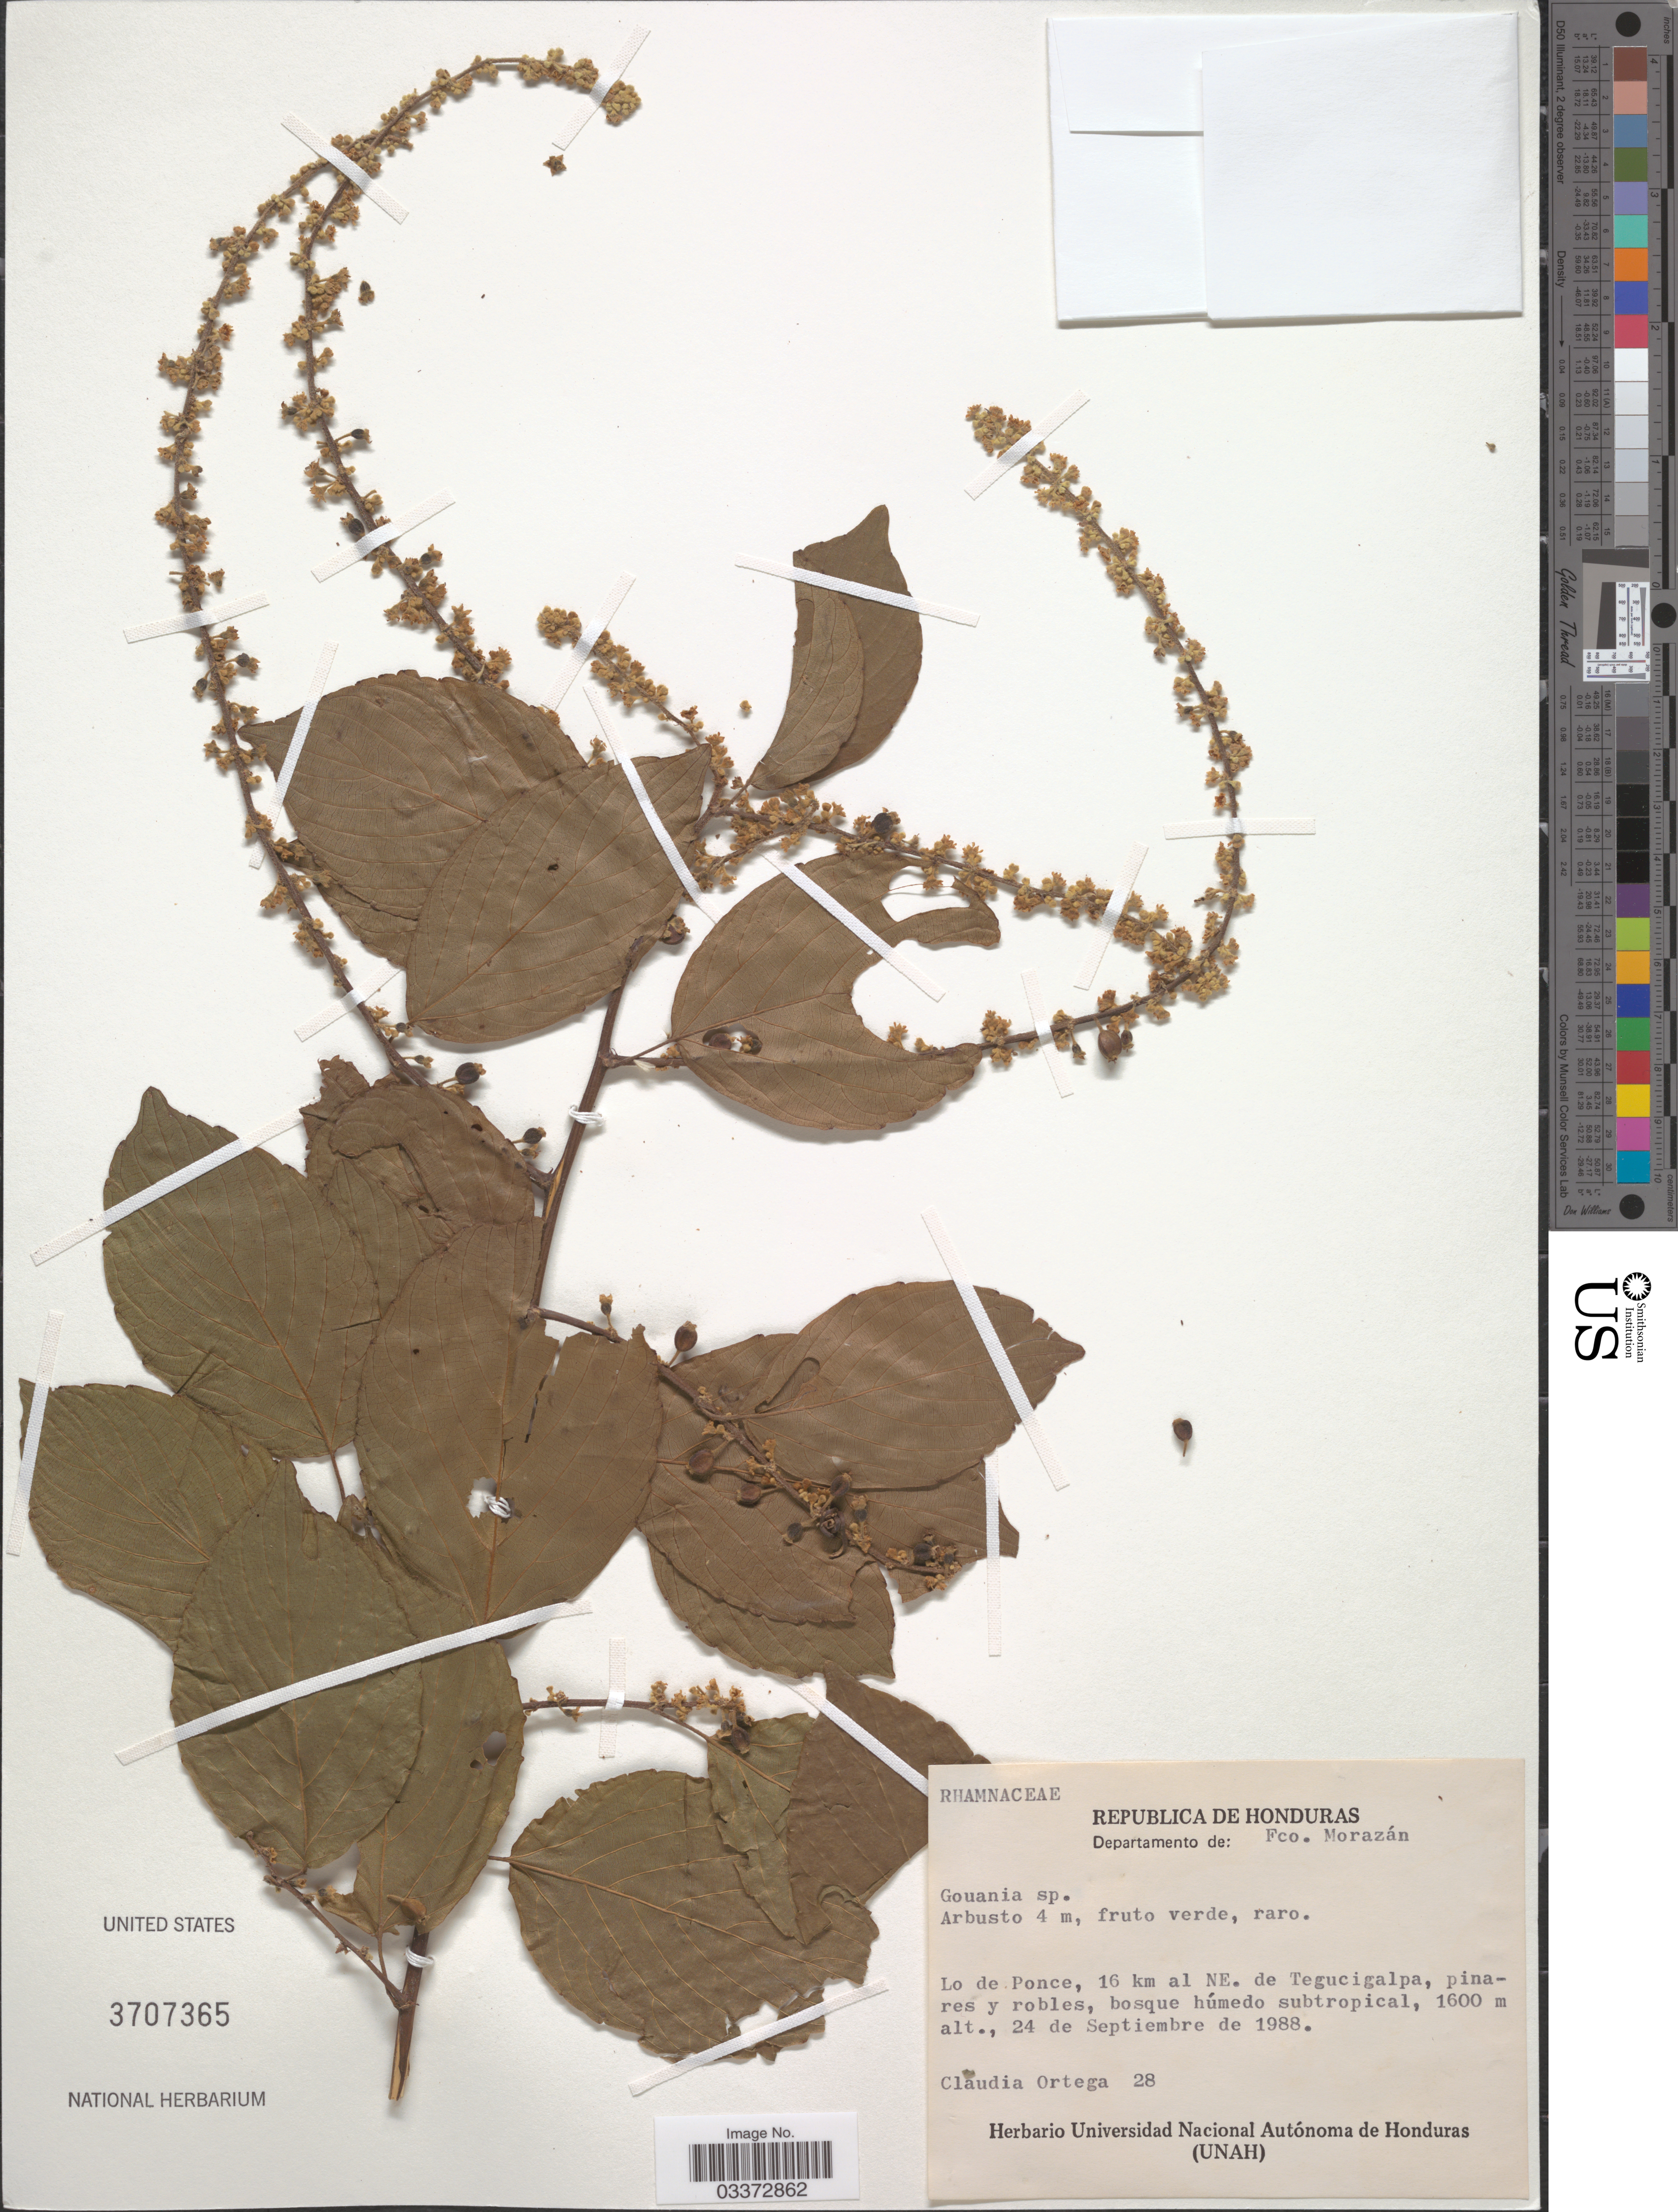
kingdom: Plantae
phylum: Tracheophyta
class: Magnoliopsida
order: Rosales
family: Rhamnaceae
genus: Gouania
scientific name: Gouania sp.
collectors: C. Ortega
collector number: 28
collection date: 1988-09-24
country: Honduras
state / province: Fco. Morazán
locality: Departamento de: Fco. Morazán. Lo de Ponce, 16 km al NE. de Tegucigalpa.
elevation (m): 1600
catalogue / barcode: US 3707365